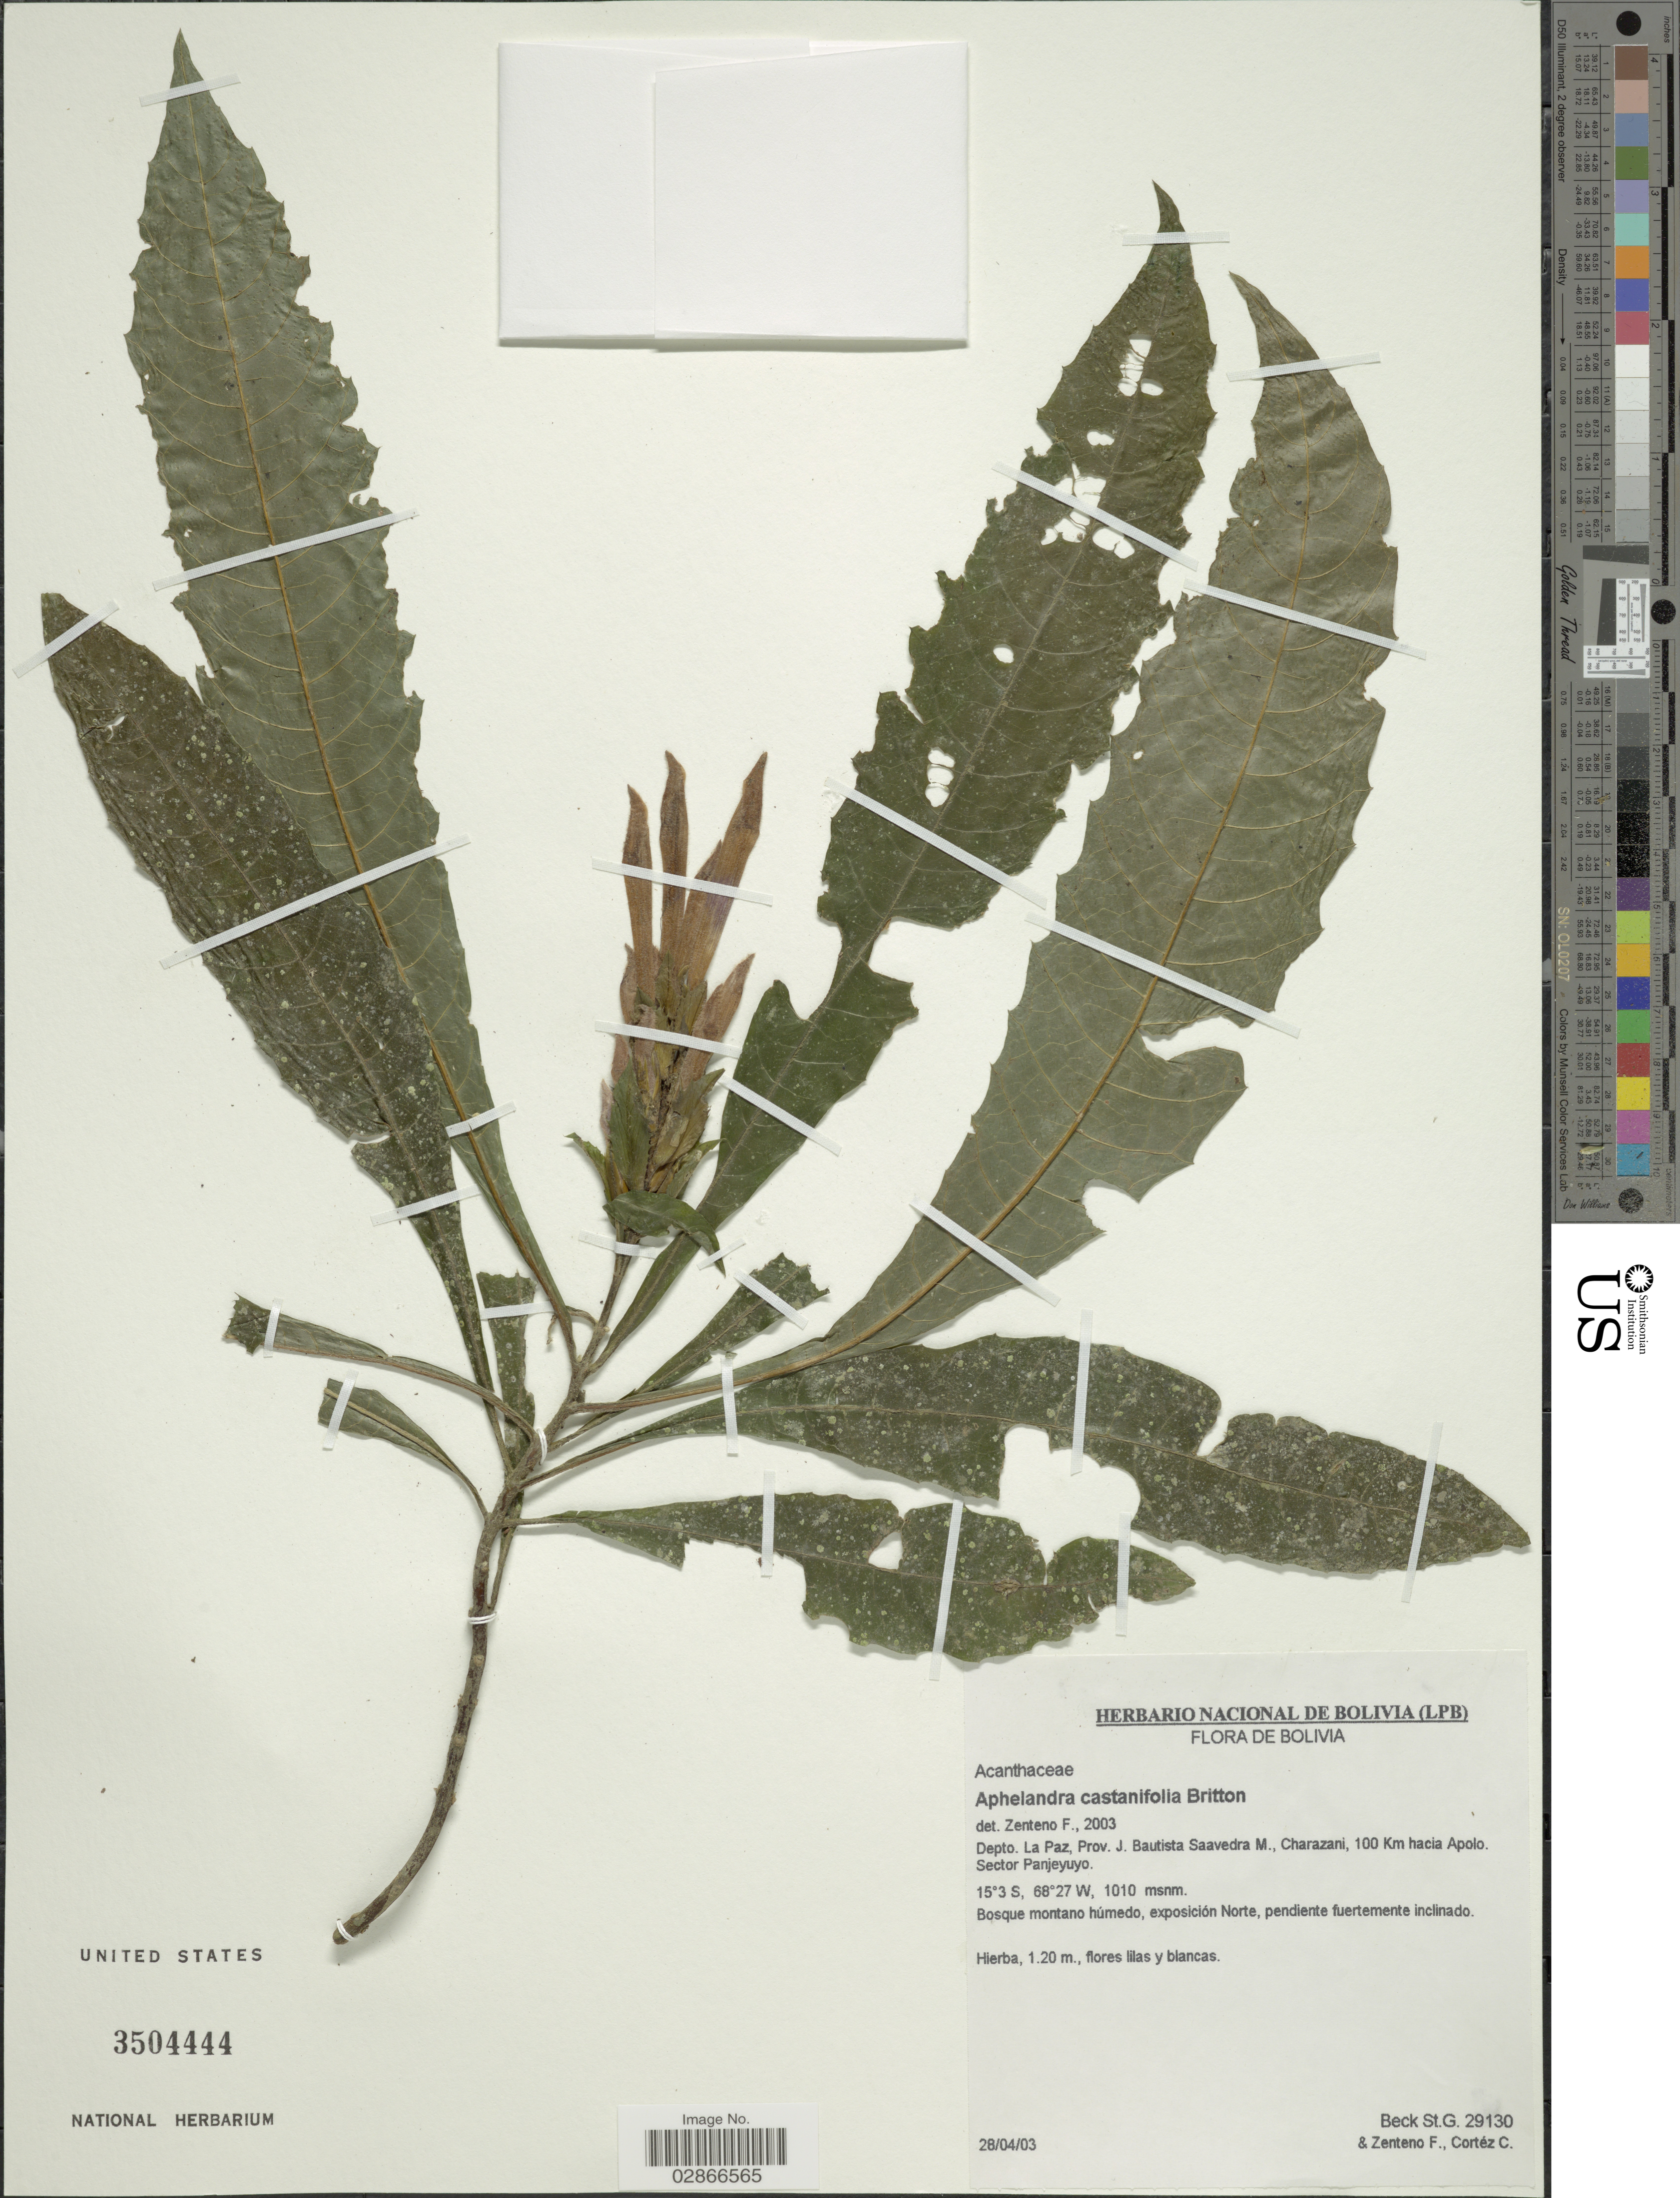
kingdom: Plantae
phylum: Tracheophyta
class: Magnoliopsida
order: Lamiales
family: Acanthaceae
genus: Aphelandra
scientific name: Aphelandra castanaefolia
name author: Britton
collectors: S. G. Beck, F. Zenteno & C. Cortez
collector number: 29130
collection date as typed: Transcribed d/m/y: 28/4/3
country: Bolivia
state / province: La Paz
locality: Depto. La Paz, Prov. J. Bautista Saavedra M., Charazani, 100 Km hacia Apolo. Sector Panjeyuyo.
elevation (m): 1010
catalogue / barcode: US 3504444